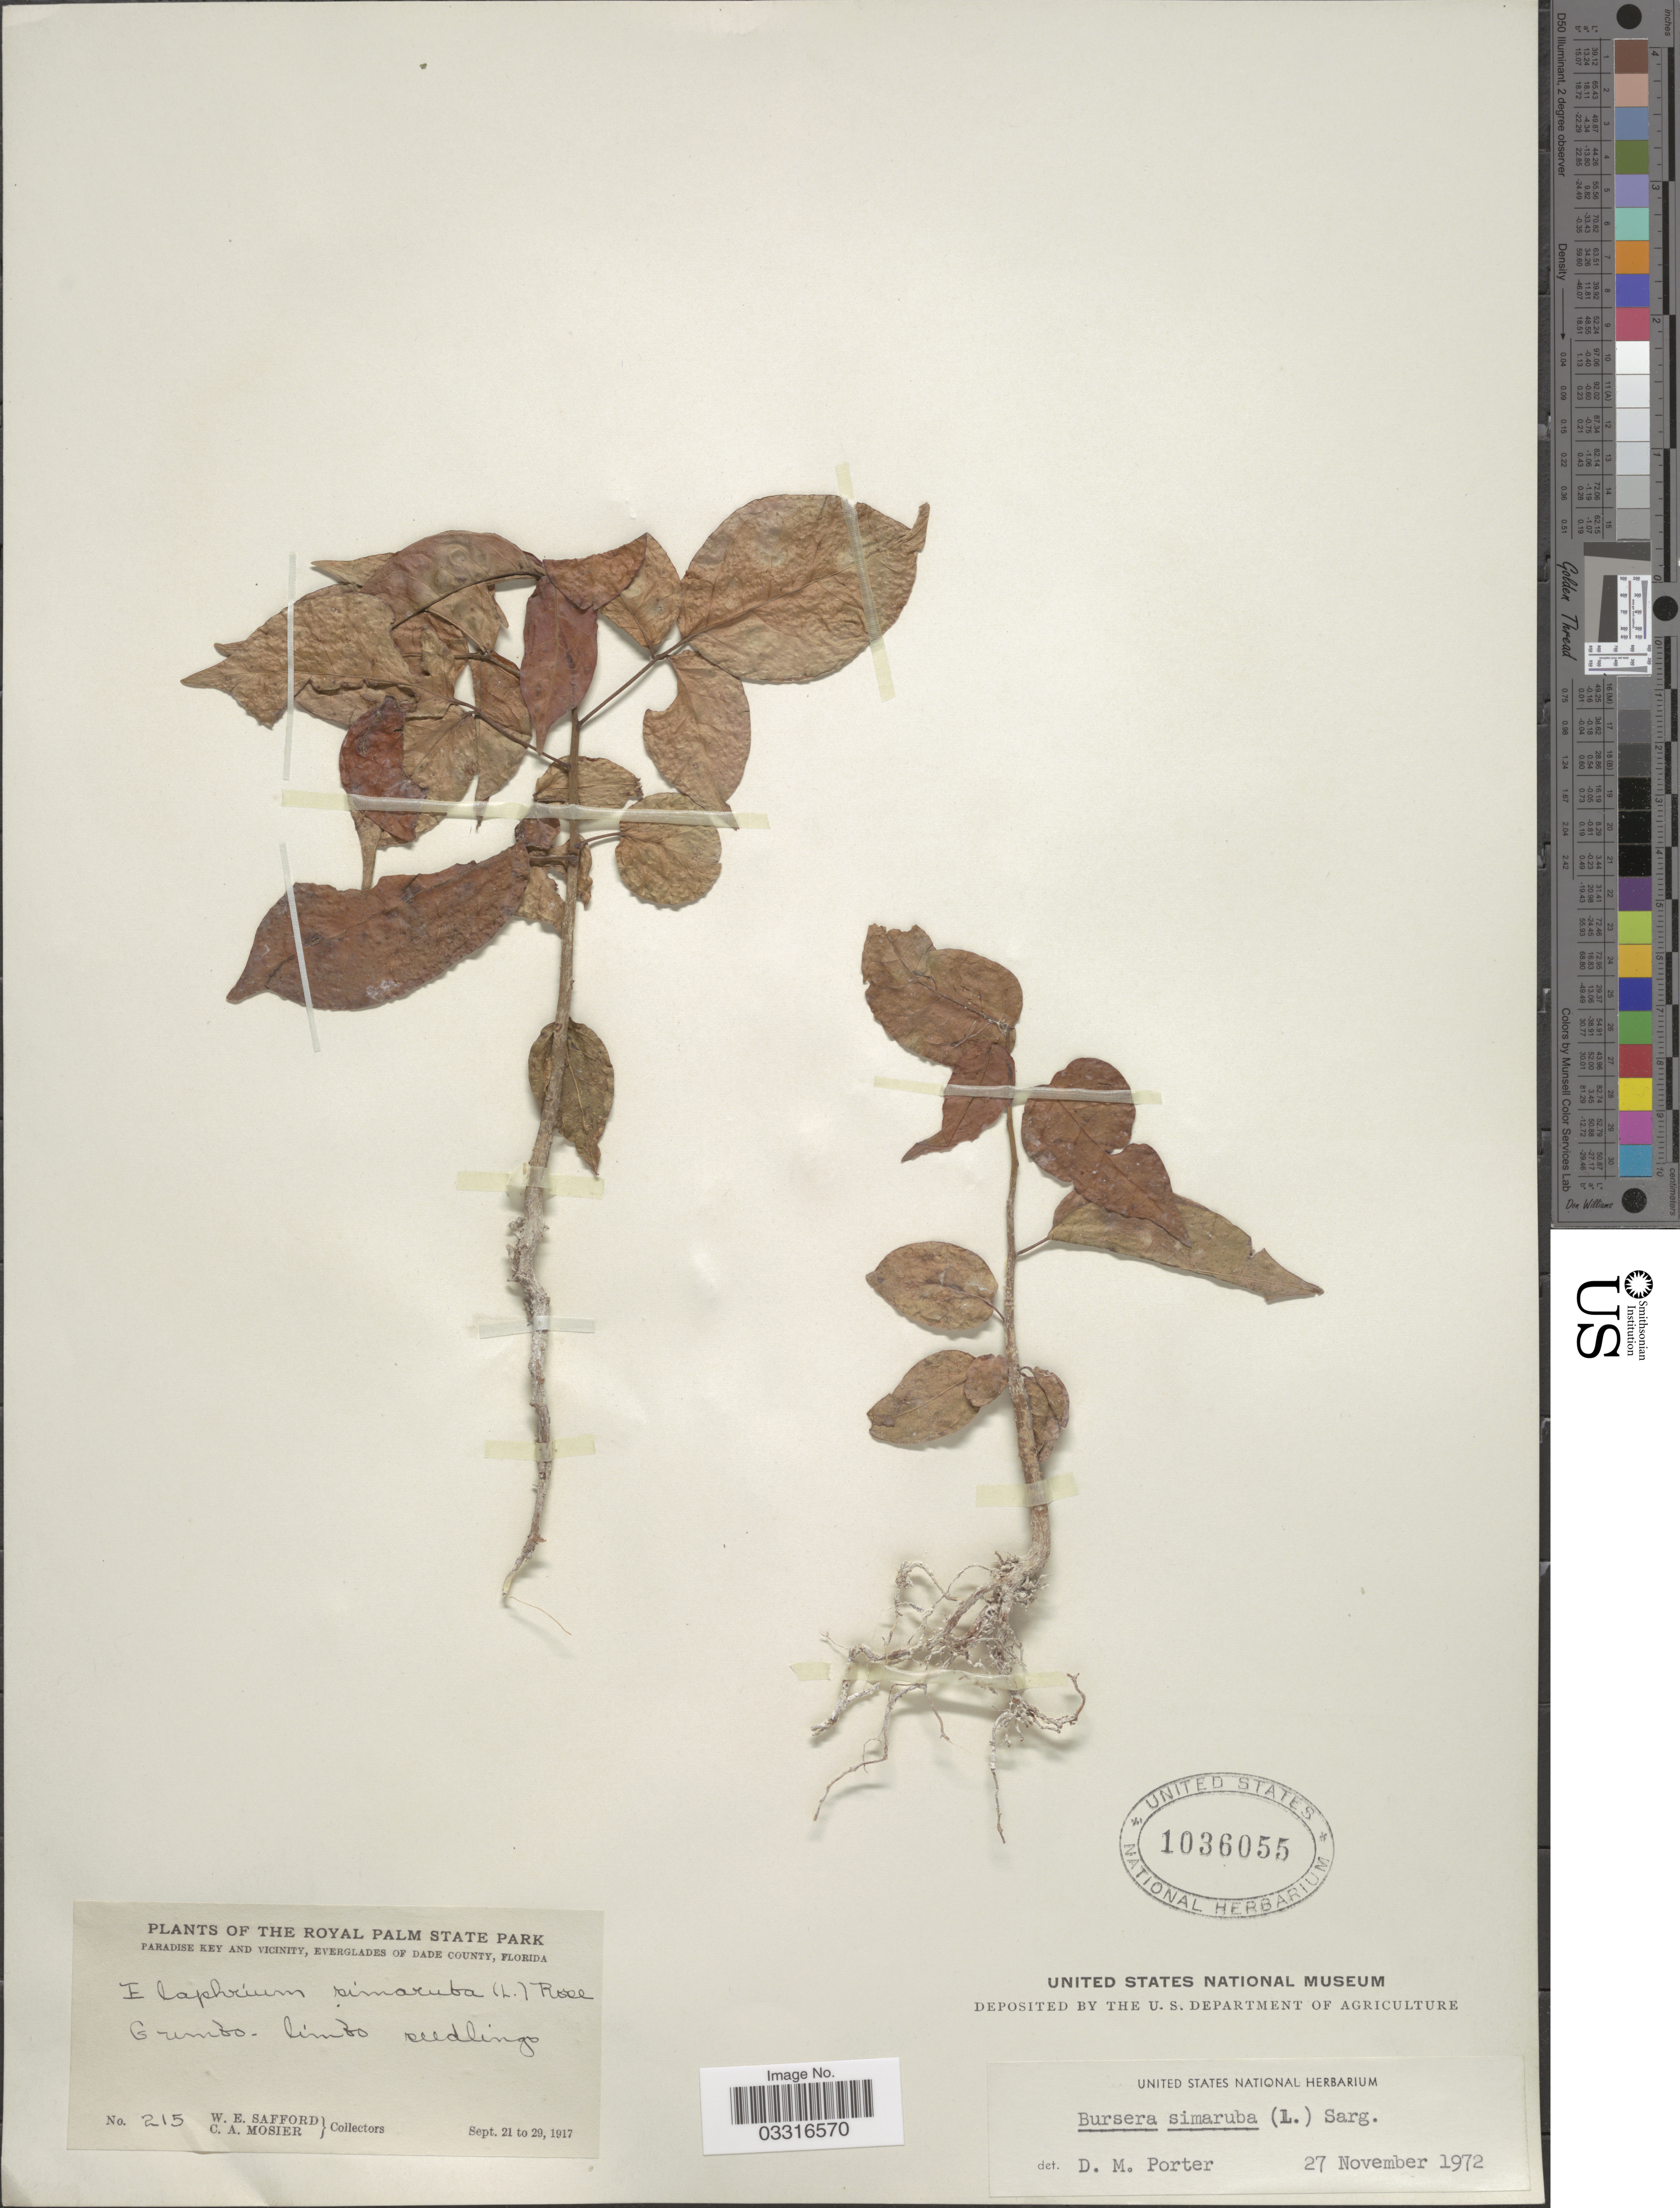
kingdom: Plantae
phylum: Tracheophyta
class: Magnoliopsida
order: Sapindales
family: Burseraceae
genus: Bursera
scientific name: Bursera simaruba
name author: (L.) Sarg.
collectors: W. E. Safford & C. A. Mosier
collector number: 215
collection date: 1917-09-21/1917-09-29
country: United States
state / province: Florida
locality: The Royal Palm State Park, Paradise Key and vicinity, Everglades of Dade County.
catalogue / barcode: US 1036055